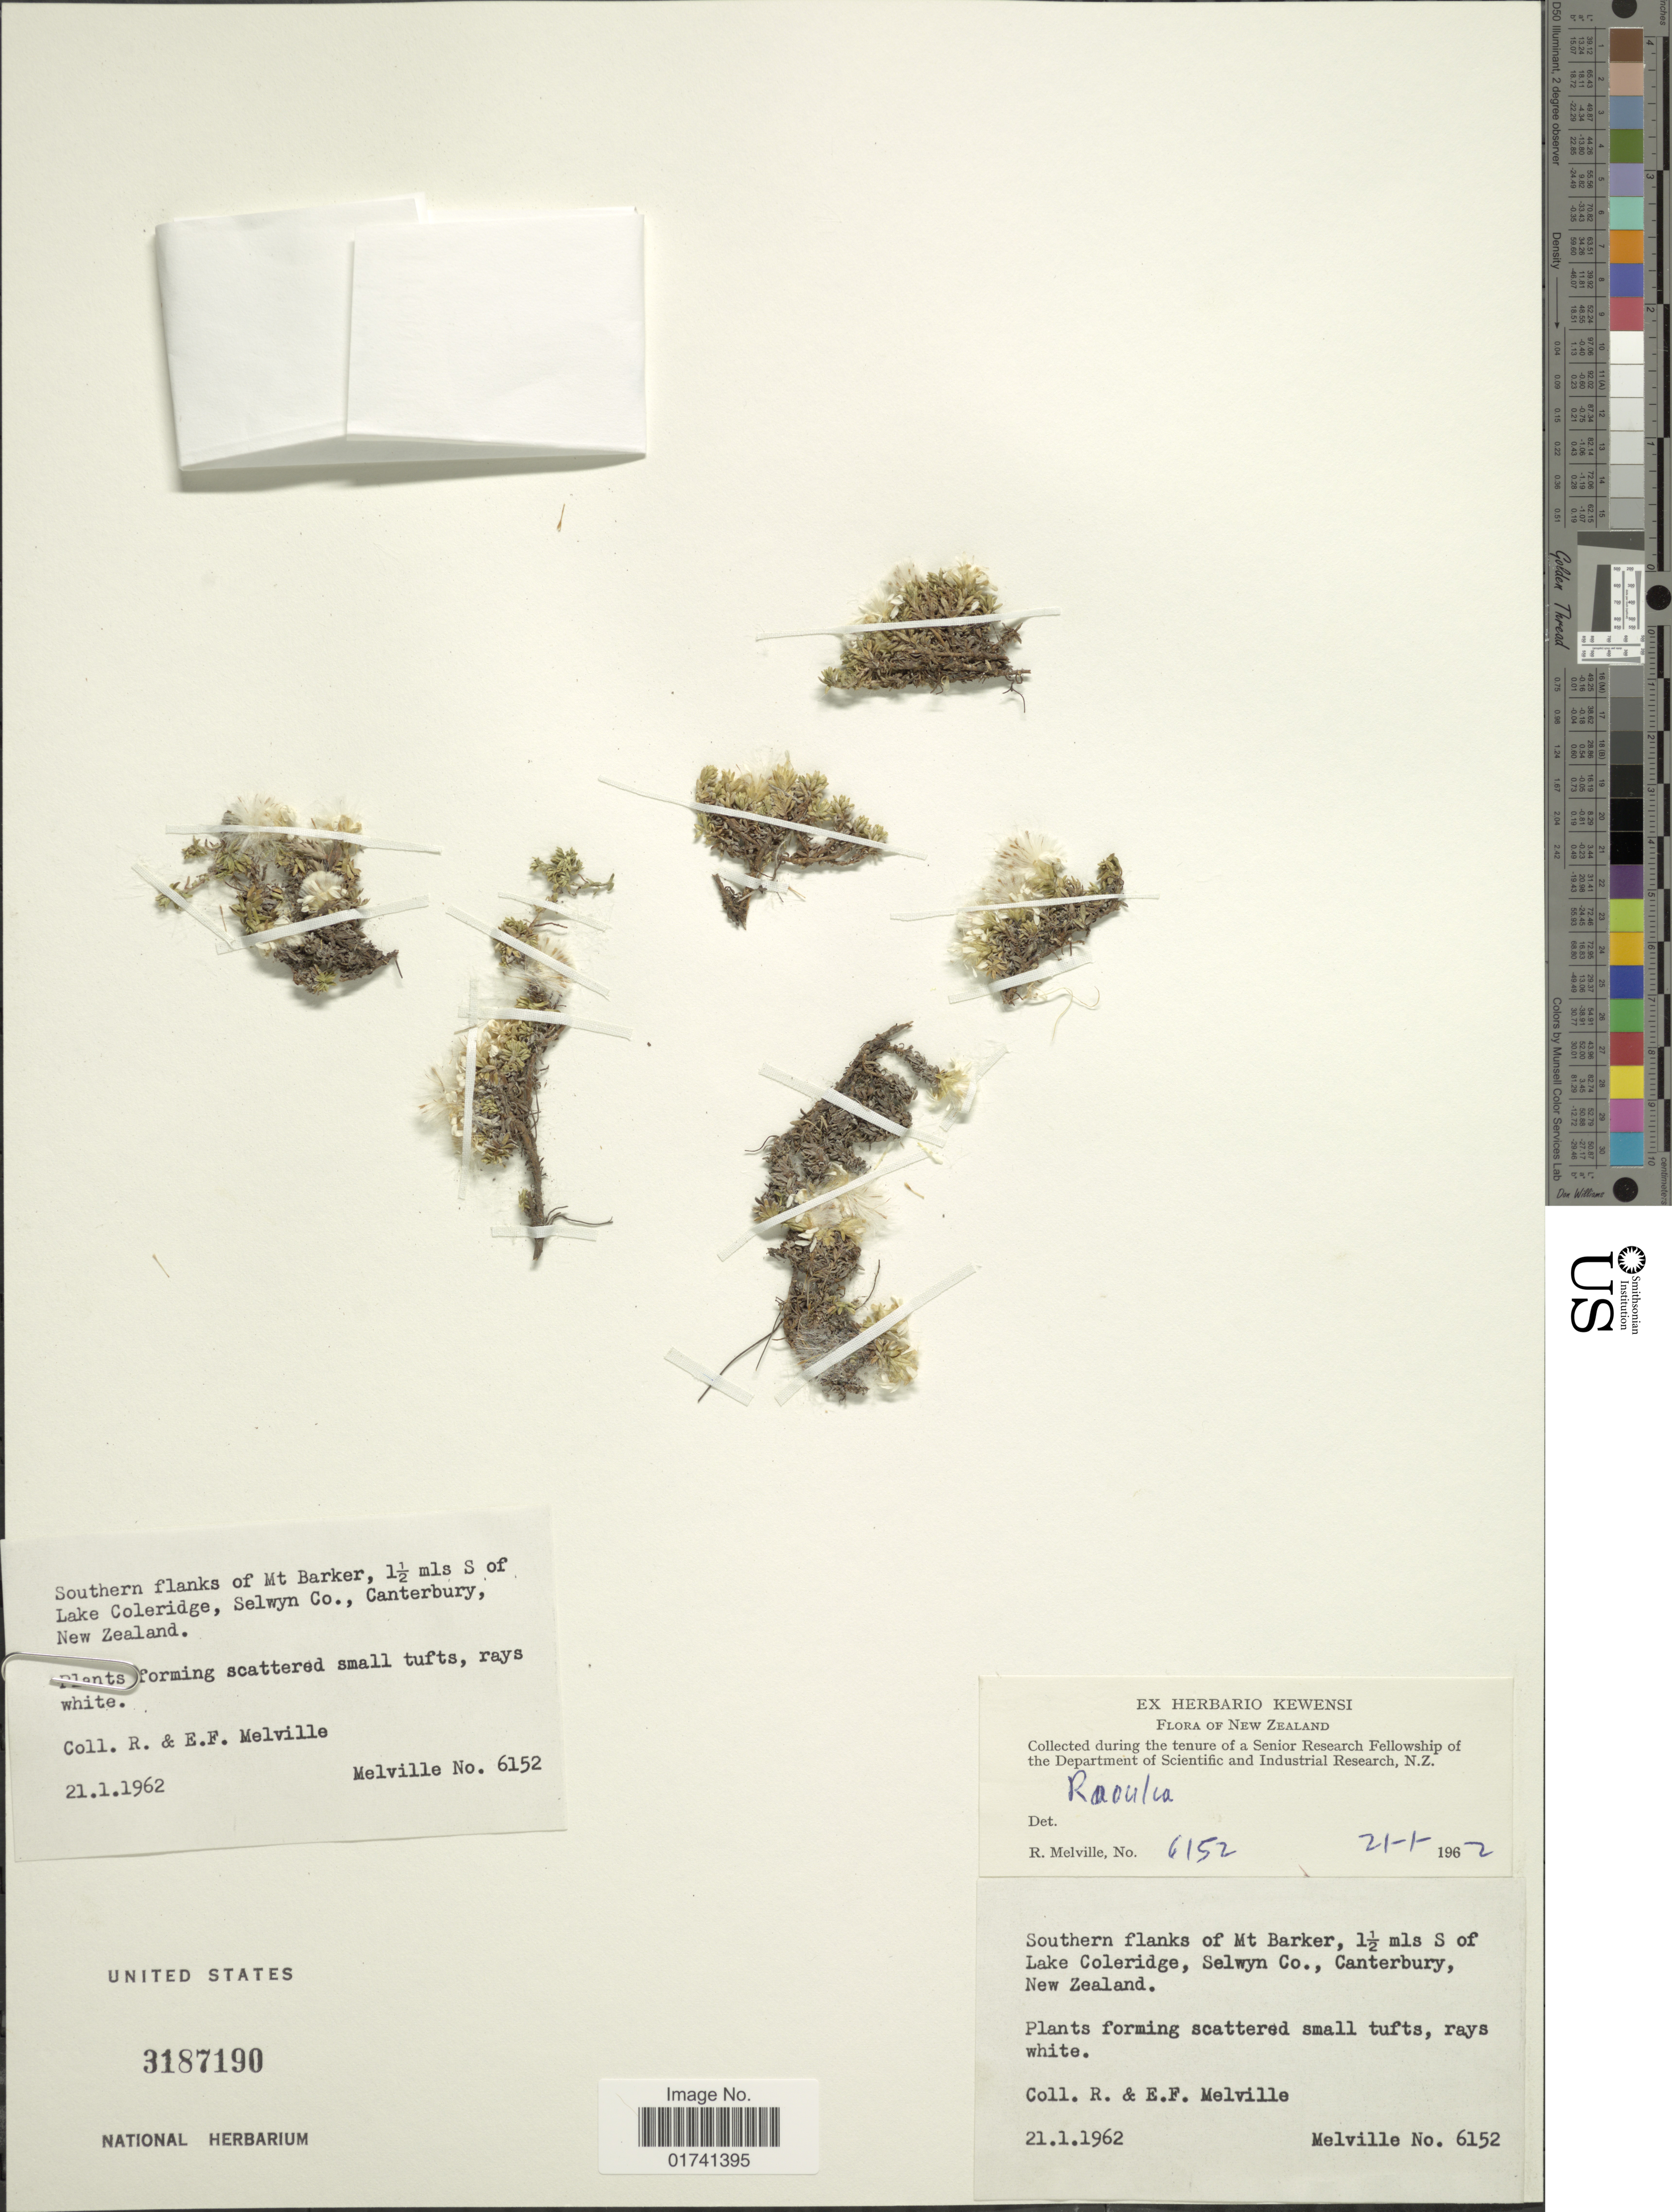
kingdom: Plantae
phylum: Tracheophyta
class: Magnoliopsida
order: Asterales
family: Asteraceae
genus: Raoulia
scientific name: Raoulia sp.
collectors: R. Melville & E. Melville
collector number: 6152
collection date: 1962-01-21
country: New Zealand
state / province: Canterbury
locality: Southern flanks of Mt Barker, 1 1/2 mls S of Lake Coleridge, Selwyn Co.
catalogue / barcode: US 3187190